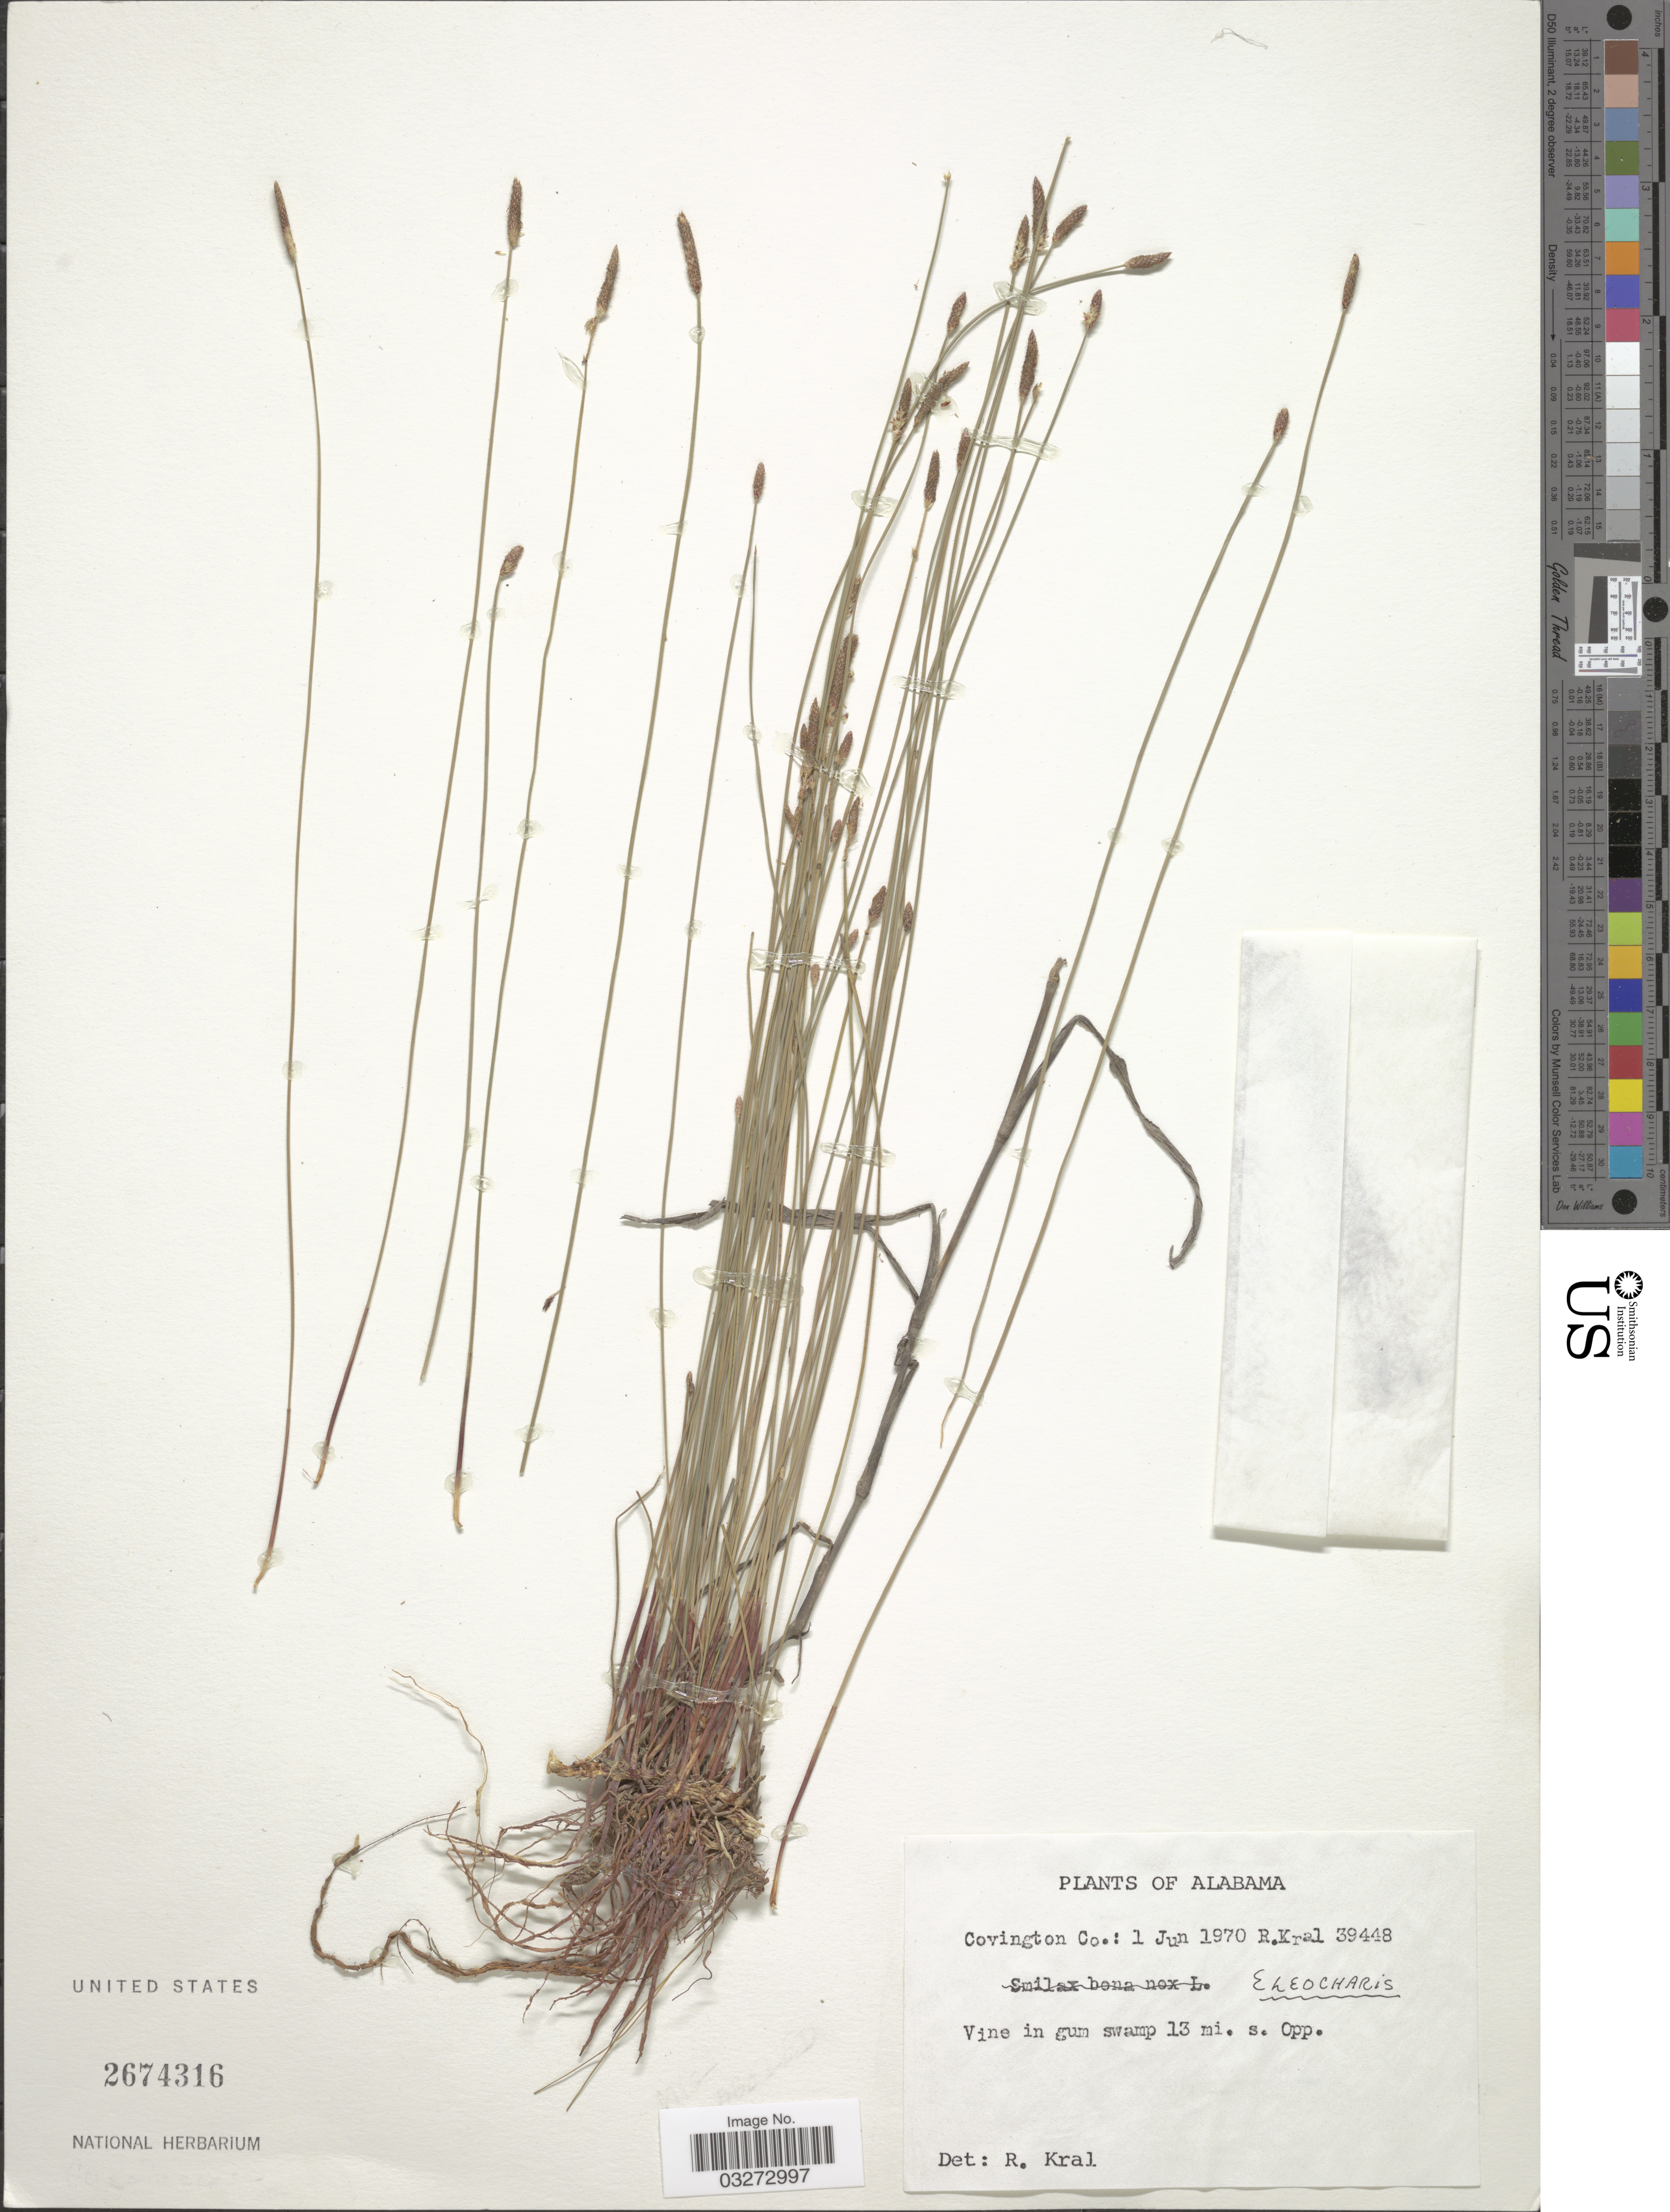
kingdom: Plantae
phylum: Tracheophyta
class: Liliopsida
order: Poales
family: Cyperaceae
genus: Eleocharis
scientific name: Eleocharis tricostata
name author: Torr.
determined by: Ward, Scott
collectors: R. Kral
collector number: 39448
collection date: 1970-06-01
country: United States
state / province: Alabama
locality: Covington Co. 13 mi. s. Opp.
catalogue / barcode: US 2674316